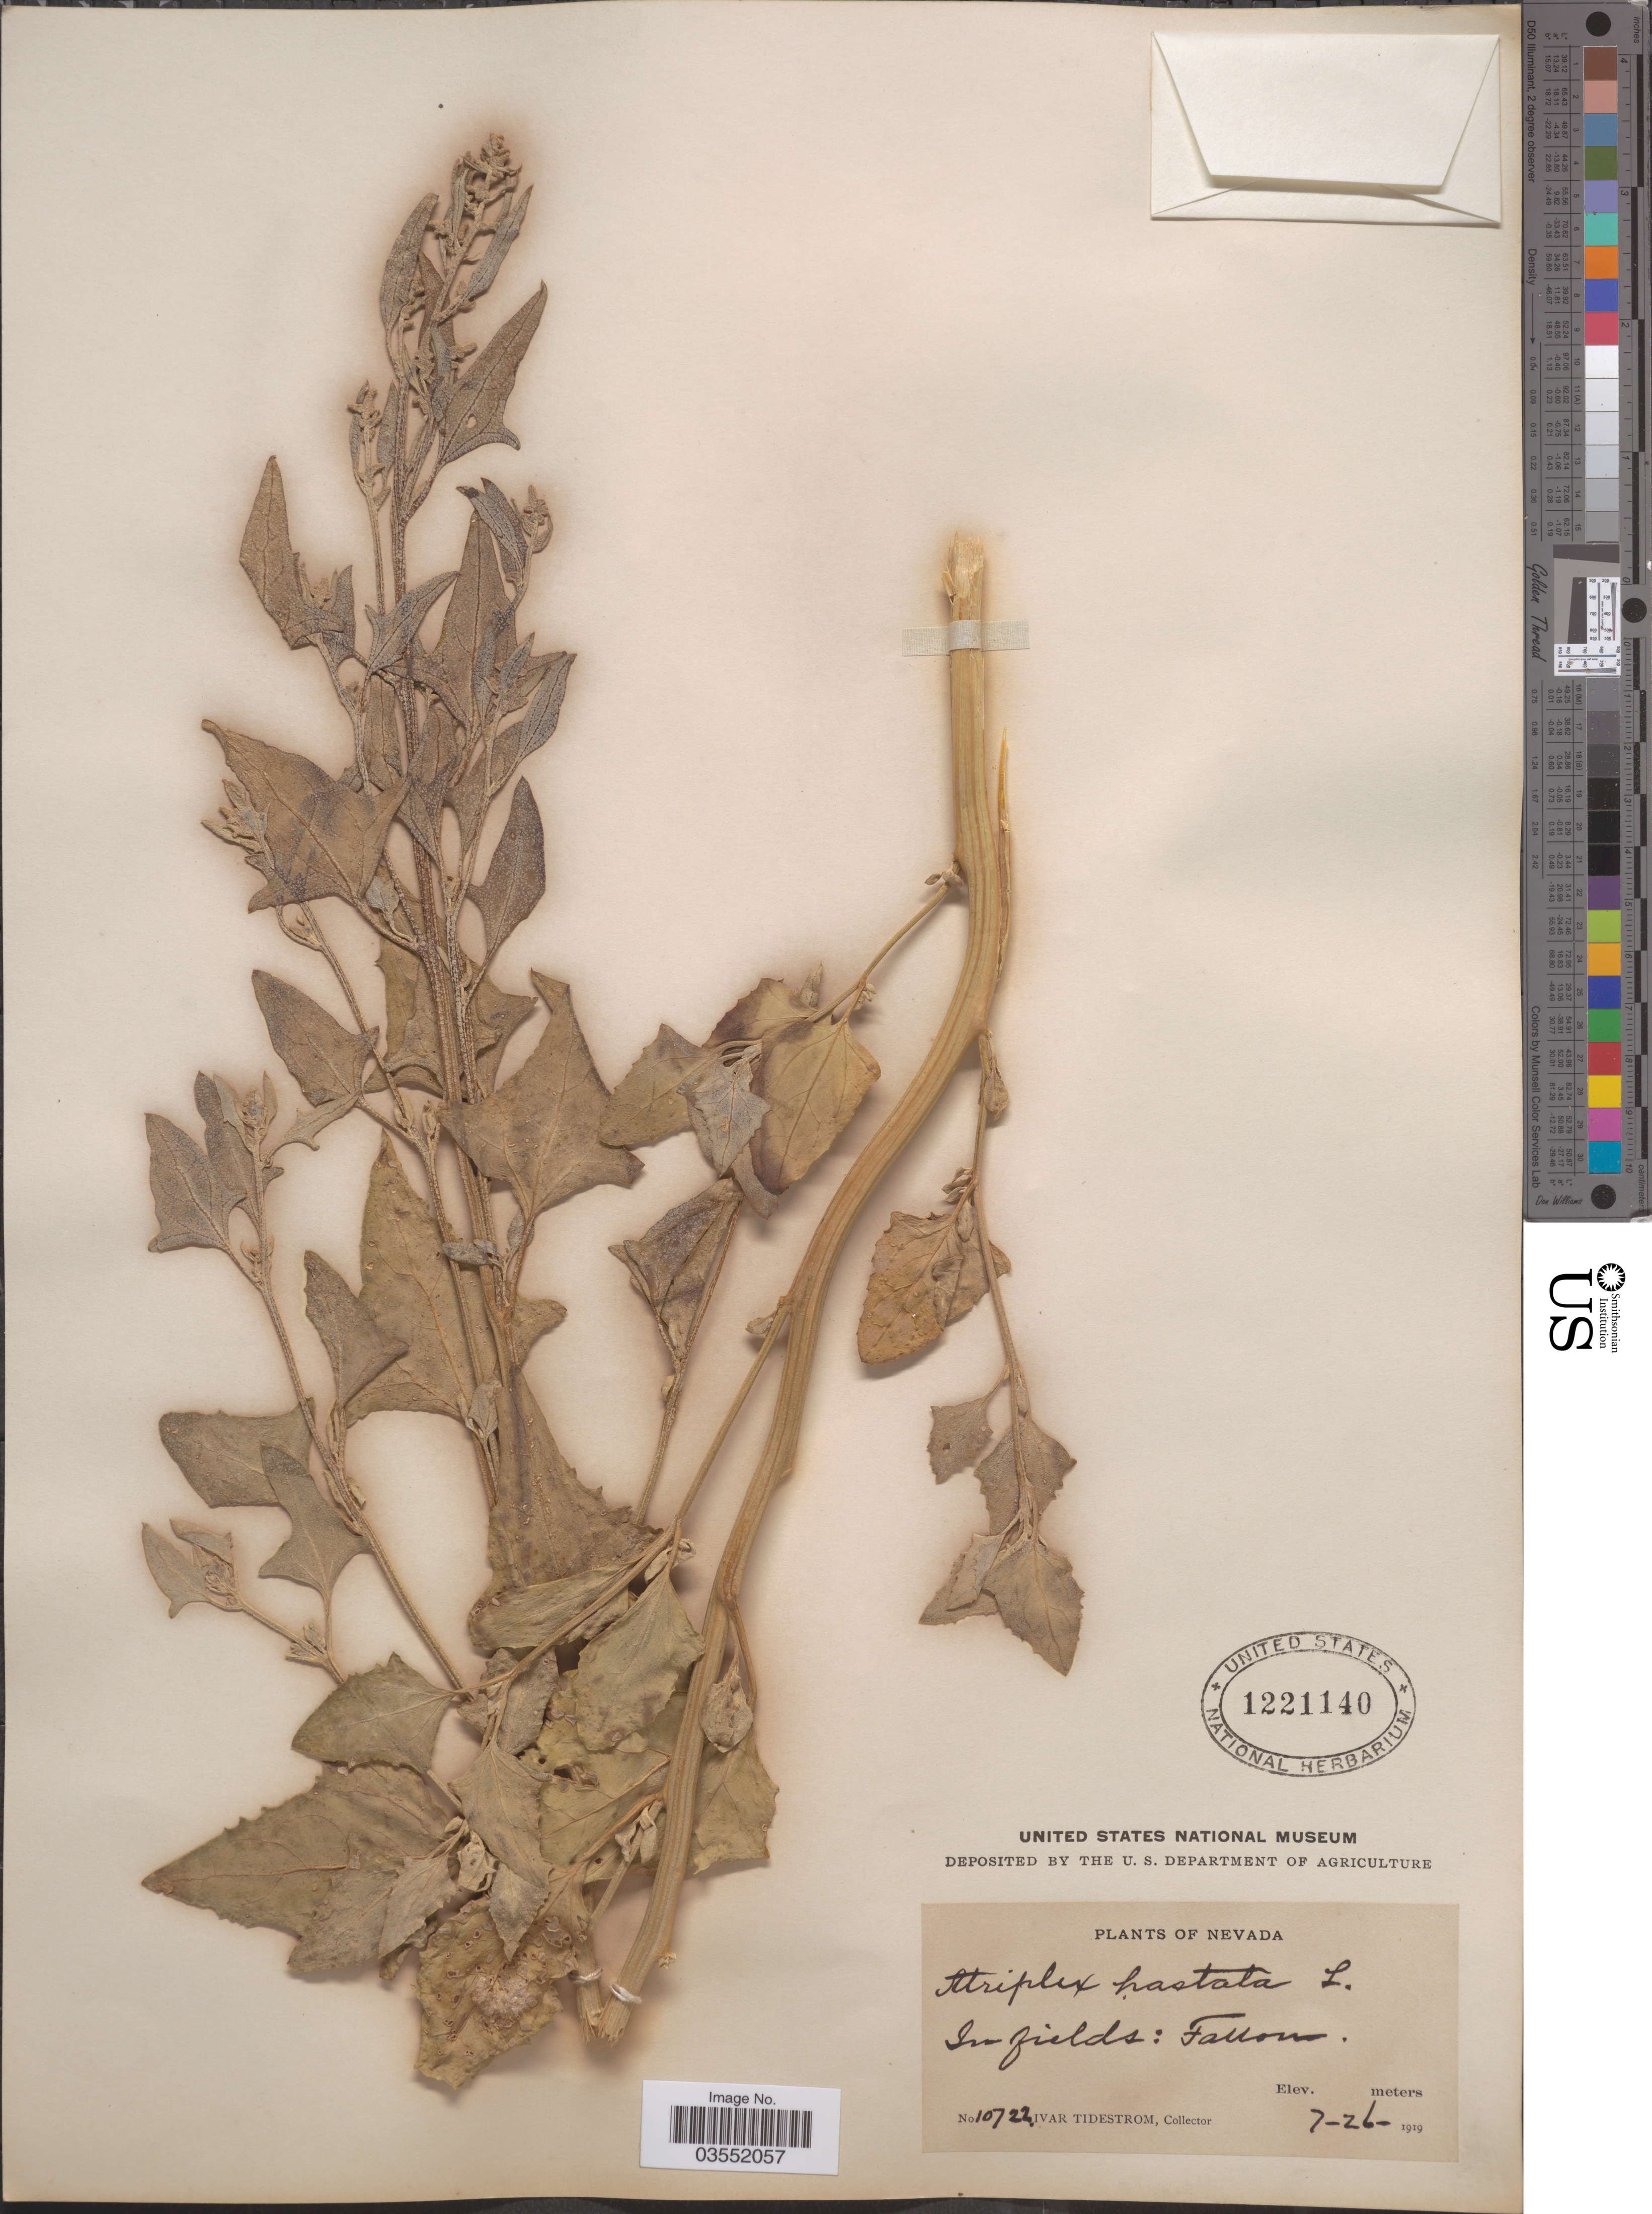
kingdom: Plantae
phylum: Tracheophyta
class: Magnoliopsida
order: Caryophyllales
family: Amaranthaceae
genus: Atriplex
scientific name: Atriplex hastata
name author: L.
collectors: I. F. Tidestrom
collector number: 10722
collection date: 1919-07-26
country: United States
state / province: Nevada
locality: In fields: Fallon.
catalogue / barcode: US 1221140